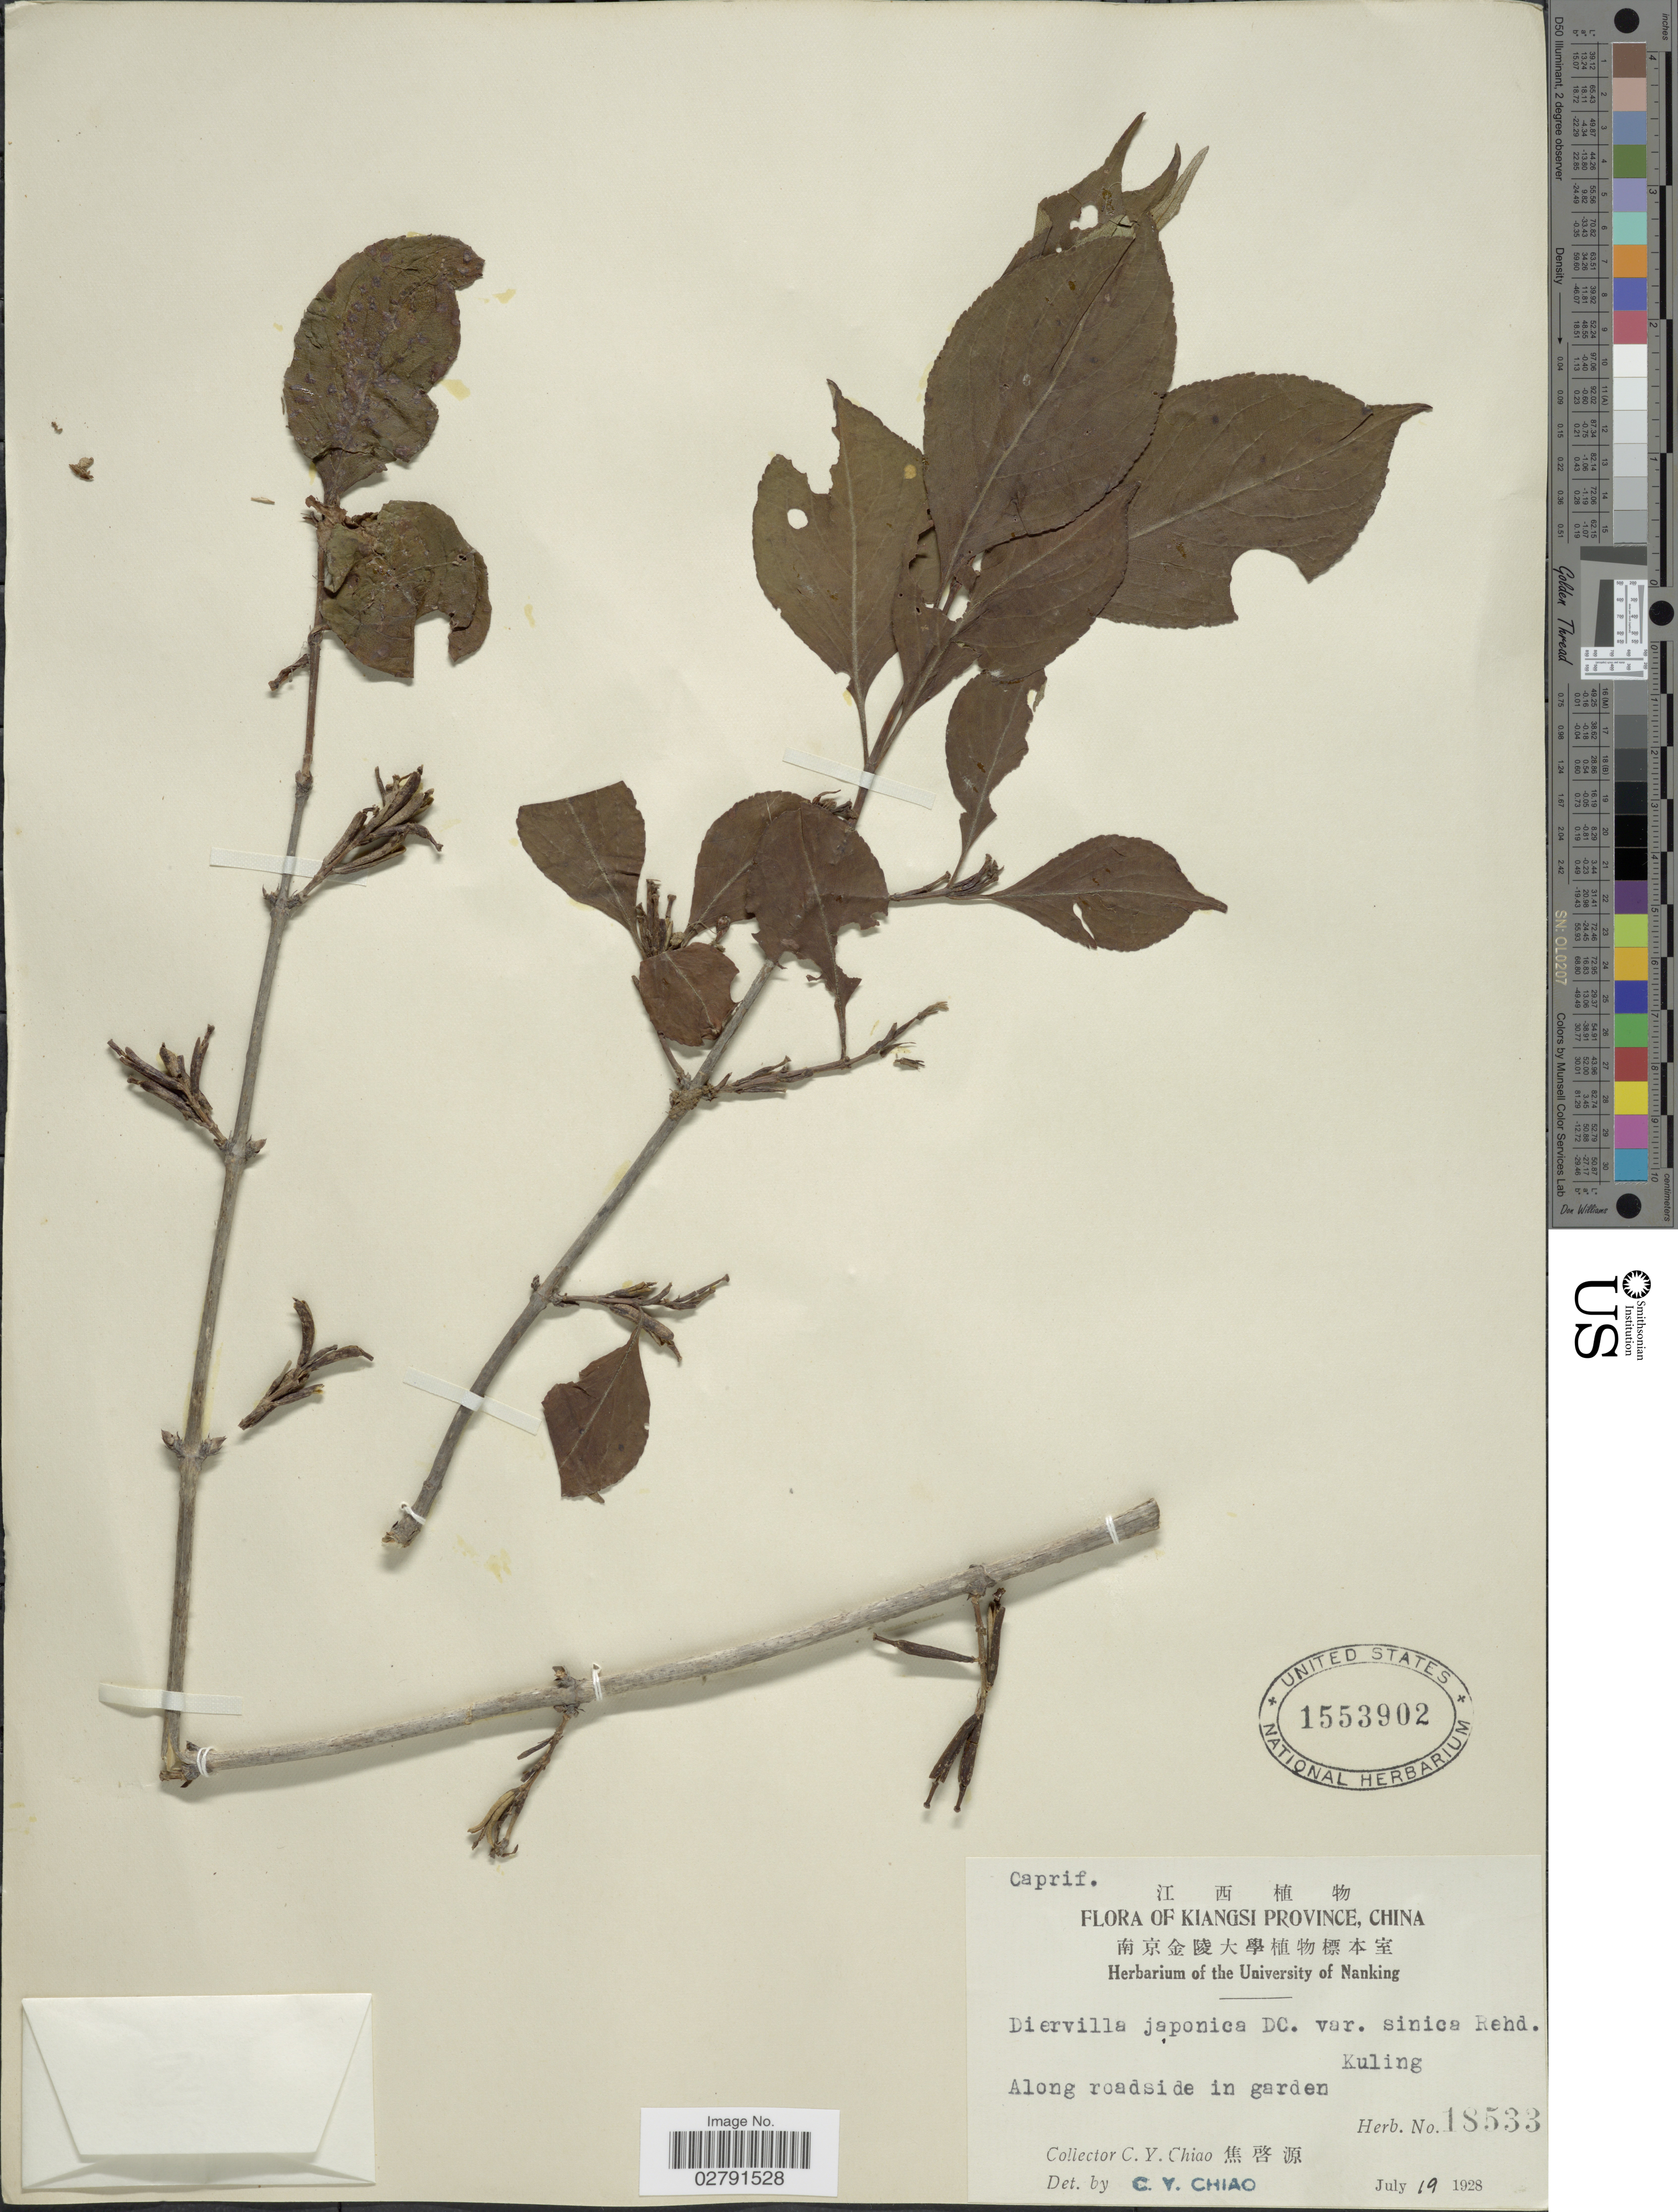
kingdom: Plantae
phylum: Tracheophyta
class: Magnoliopsida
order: Dipsacales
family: Caprifoliaceae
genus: Diervilla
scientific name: Diervilla japonica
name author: (Thunb.) DC.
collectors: C. Y. Chiao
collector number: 18533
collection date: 1928-07-19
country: China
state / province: Jiangxi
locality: Kiangsi Province, Kuling, Along roadside in garden.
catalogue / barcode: US 1553902